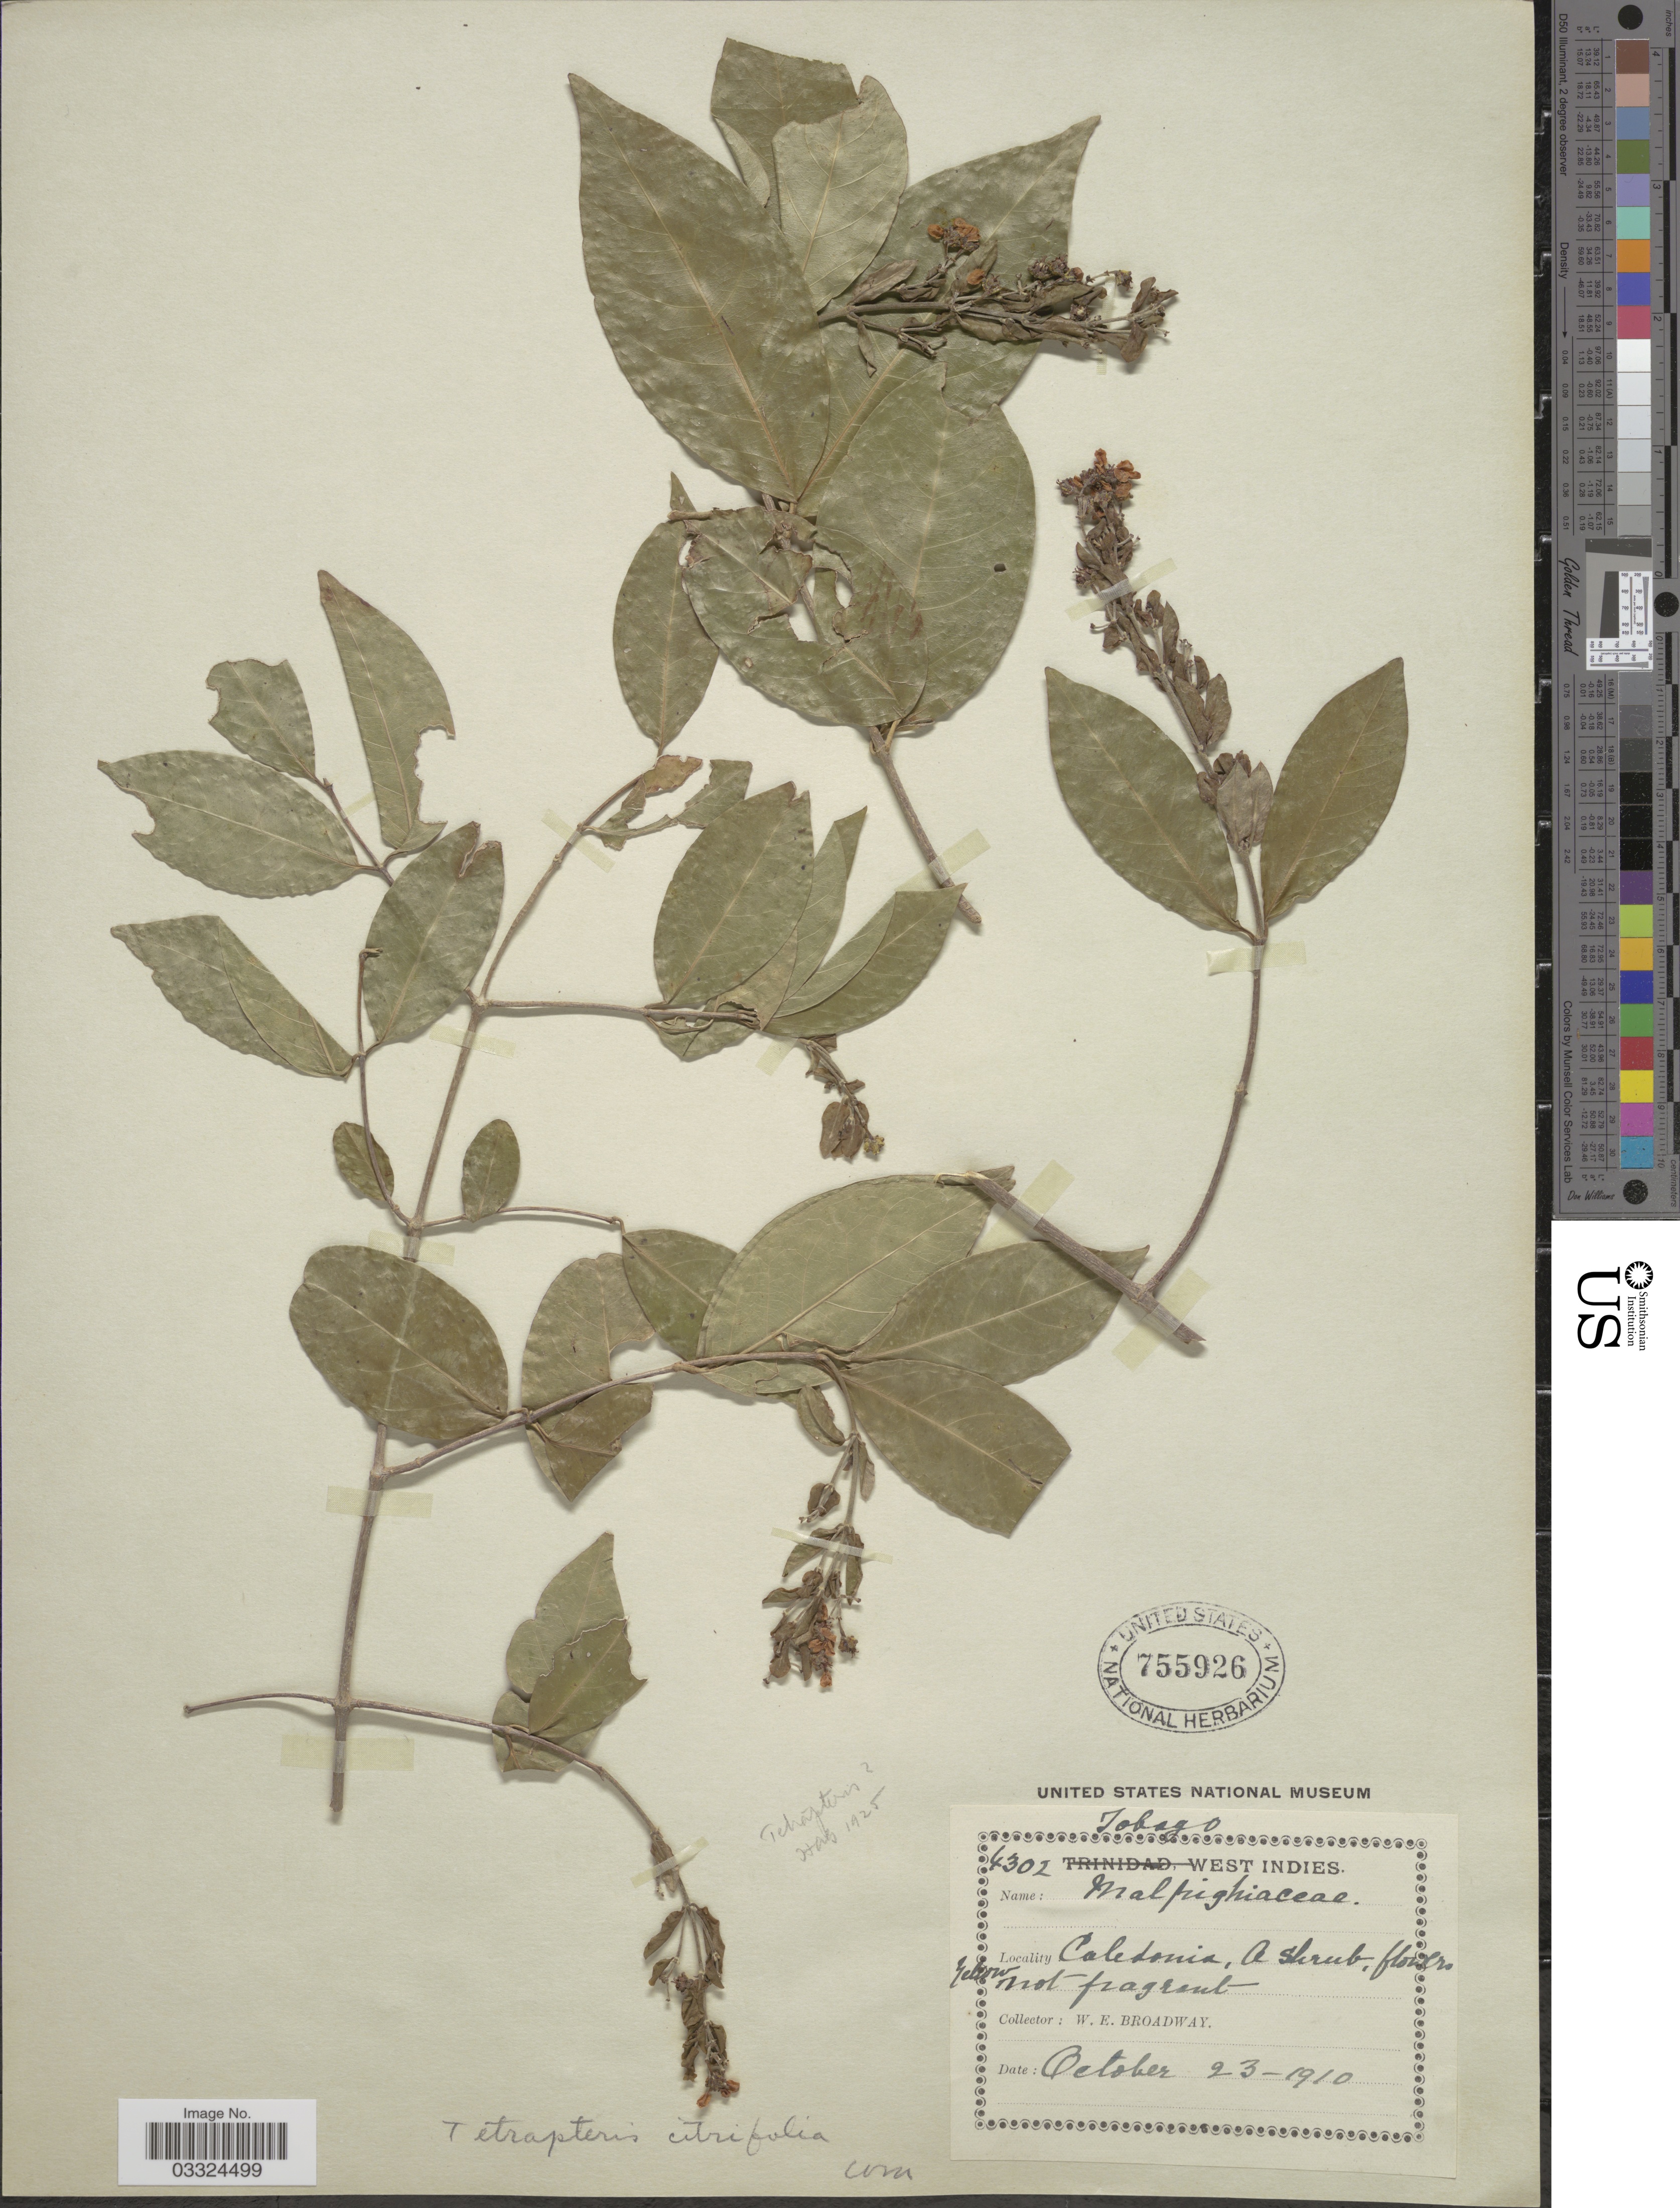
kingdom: Plantae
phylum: Tracheophyta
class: Magnoliopsida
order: Malpighiales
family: Malpighiaceae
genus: Tetrapterys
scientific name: Tetrapterys citrifolia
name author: (Sw.) Pers.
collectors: W. E. Broadway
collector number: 4302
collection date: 1910-10-23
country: Trinidad and Tobago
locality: Tobago. Caledonia.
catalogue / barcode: US 755926